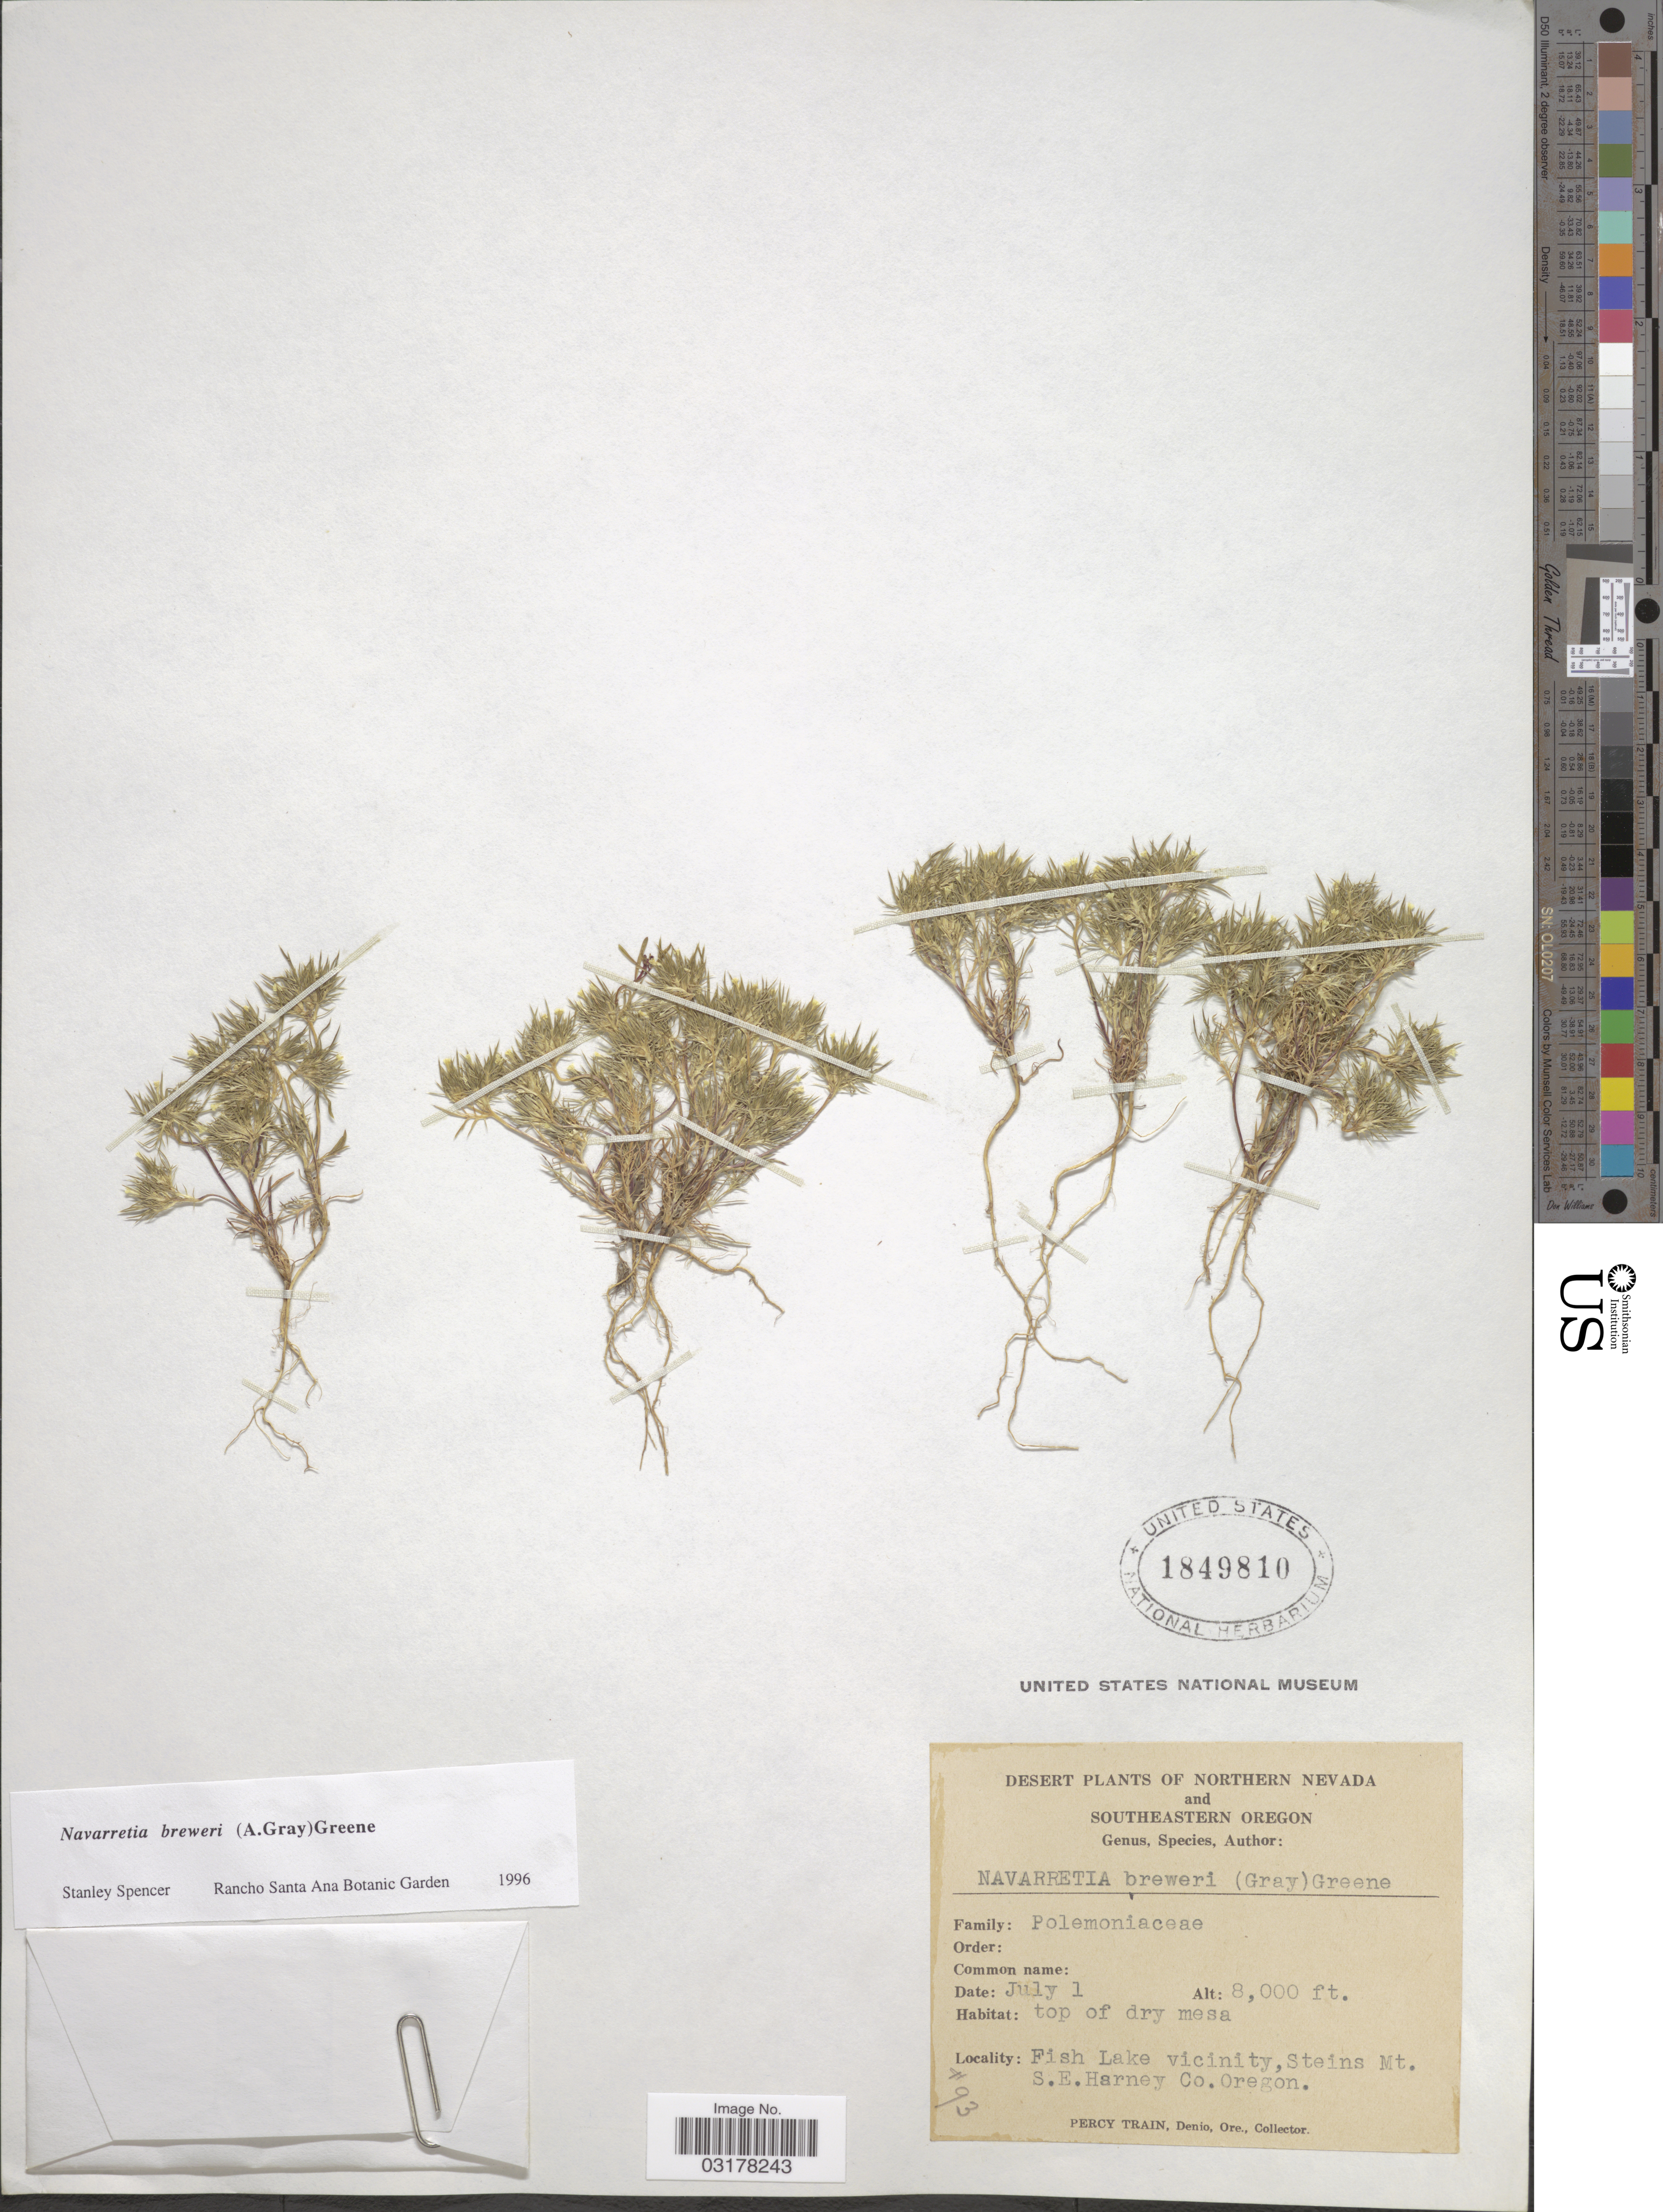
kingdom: Plantae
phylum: Tracheophyta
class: Magnoliopsida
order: Ericales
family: Polemoniaceae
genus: Navarretia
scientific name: Navarretia breweri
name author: (A. Gray) Greene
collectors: P. Train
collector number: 93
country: United States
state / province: Oregon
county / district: Harney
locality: Southeastern Oregon. Fish Lake vicinity, Steins Mts. S. E. Harney Co.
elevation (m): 2438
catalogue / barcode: US 1849810